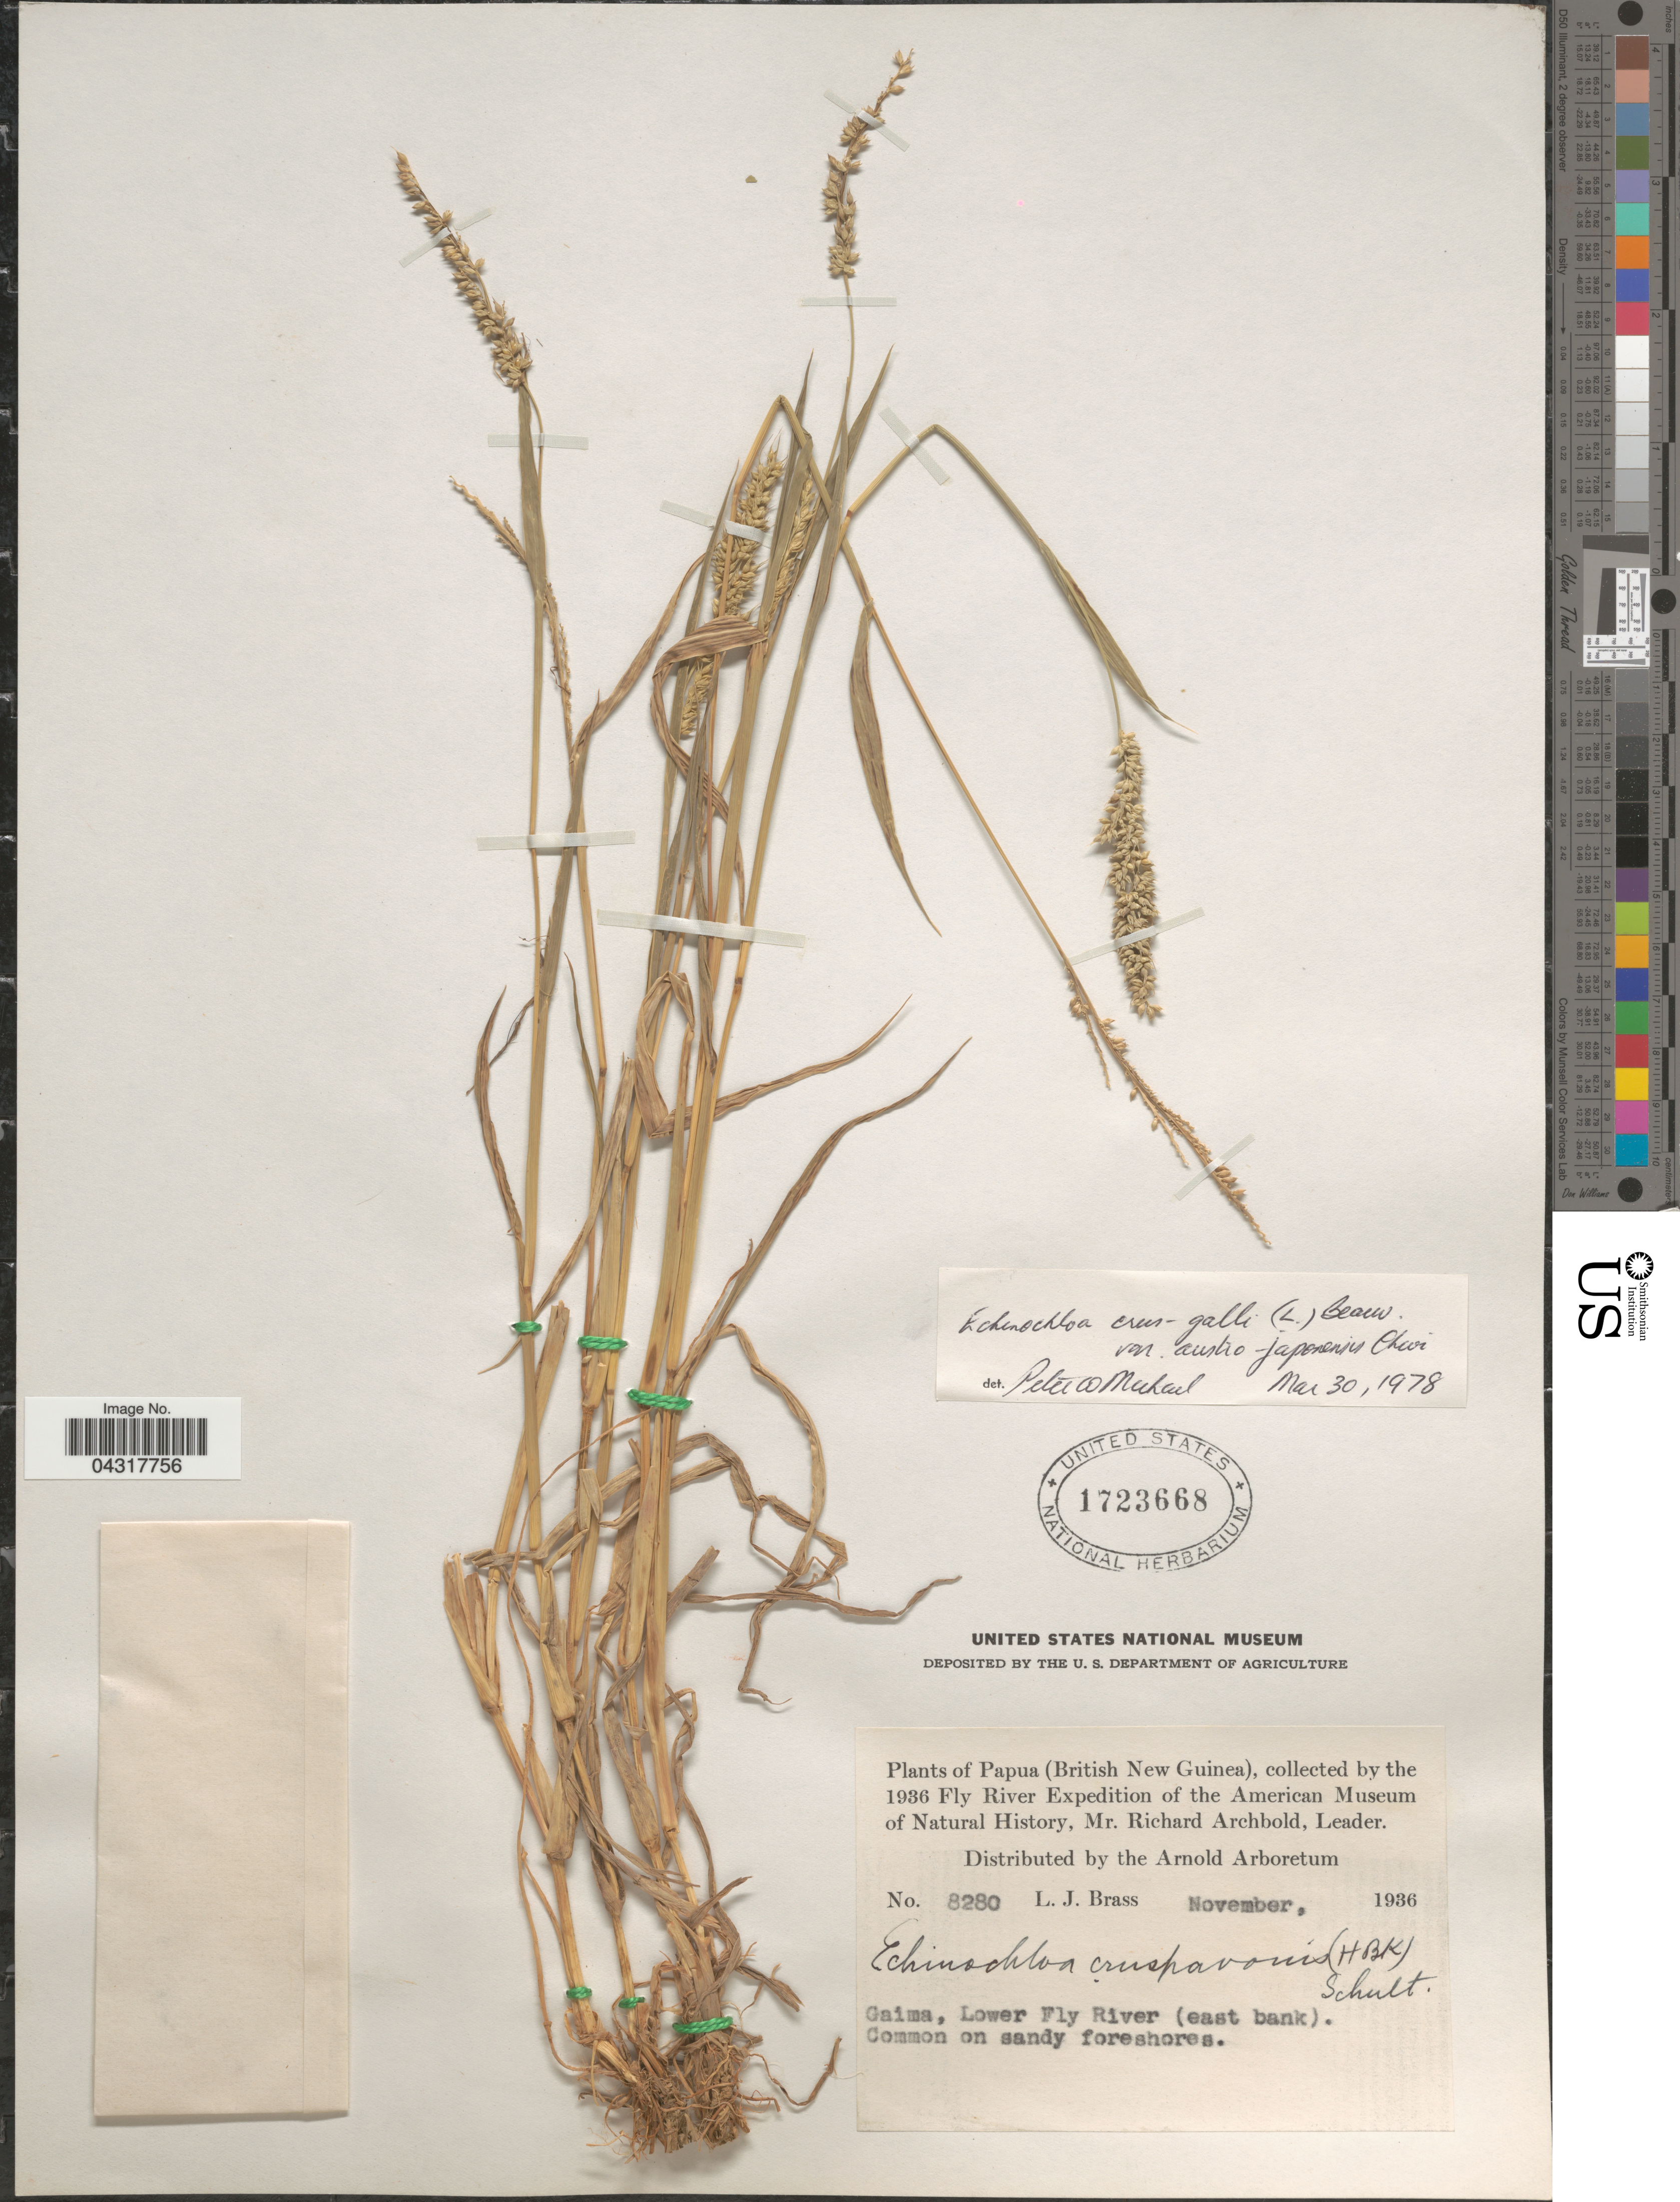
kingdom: Plantae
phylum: Tracheophyta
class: Liliopsida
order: Poales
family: Poaceae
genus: Echinochloa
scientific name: Echinochloa crus-galli var. austrojaponensis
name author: Ohwi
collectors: L. J. Brass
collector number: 8280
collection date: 1936-11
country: Papua New Guinea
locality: Papua (British New Guinea). 1936 Fly River Expedition of the American Museum of Natural History. Gaima, Lower Fly River (east bank).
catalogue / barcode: US 1723668